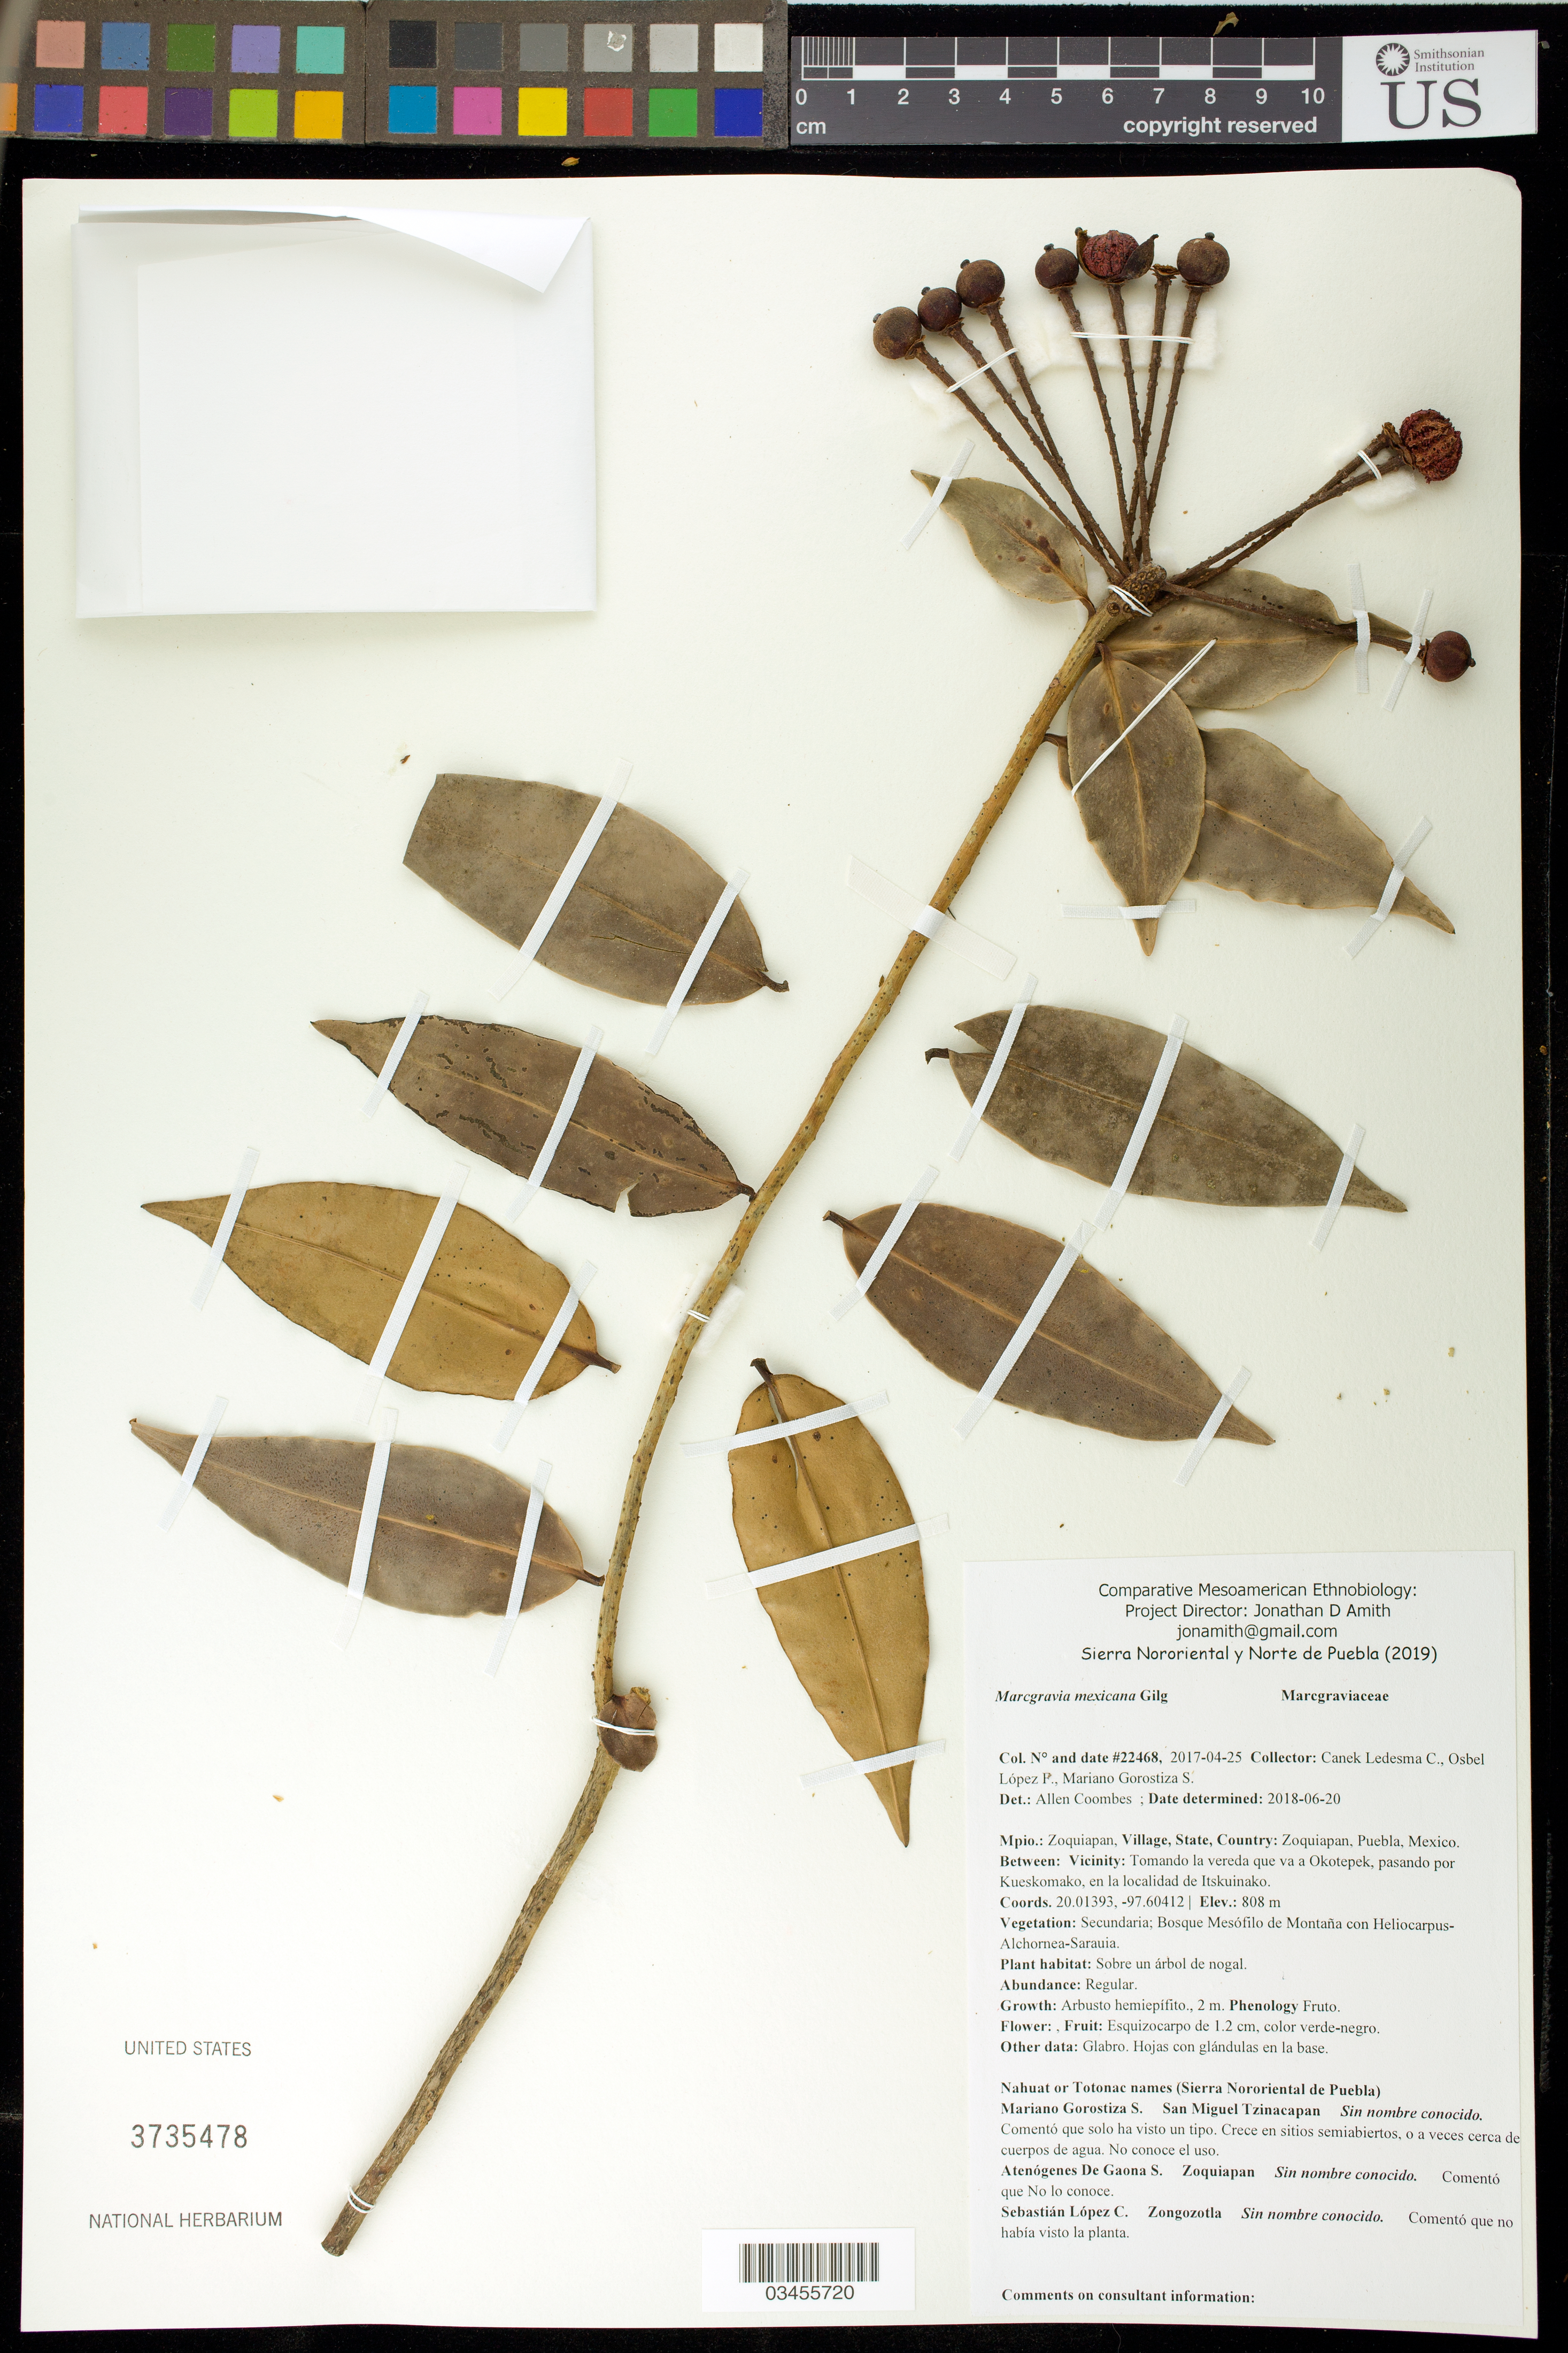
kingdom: Plantae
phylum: Tracheophyta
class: Magnoliopsida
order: Ericales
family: Marcgraviaceae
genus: Marcgravia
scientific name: Marcgravia mexicana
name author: Gilg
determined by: Coombes, Allen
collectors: Canek Ledesma C., O. López Francisco & M. Gorostiza S.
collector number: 22468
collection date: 2017-04-25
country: México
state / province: Puebla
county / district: Zoquiapan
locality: PUEBLO: Zoquiapan; LOCALIDAD EXACTA: Tomando la vereda que va a Okotepek, pasando por Kueskomako, en la localidad de Itskuinako.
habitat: Bosque mesófilo de montaña con Heliocarpus-Alchornea-Sarauia | Sobre un árbol de nogal.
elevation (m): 808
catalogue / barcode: US 3735478